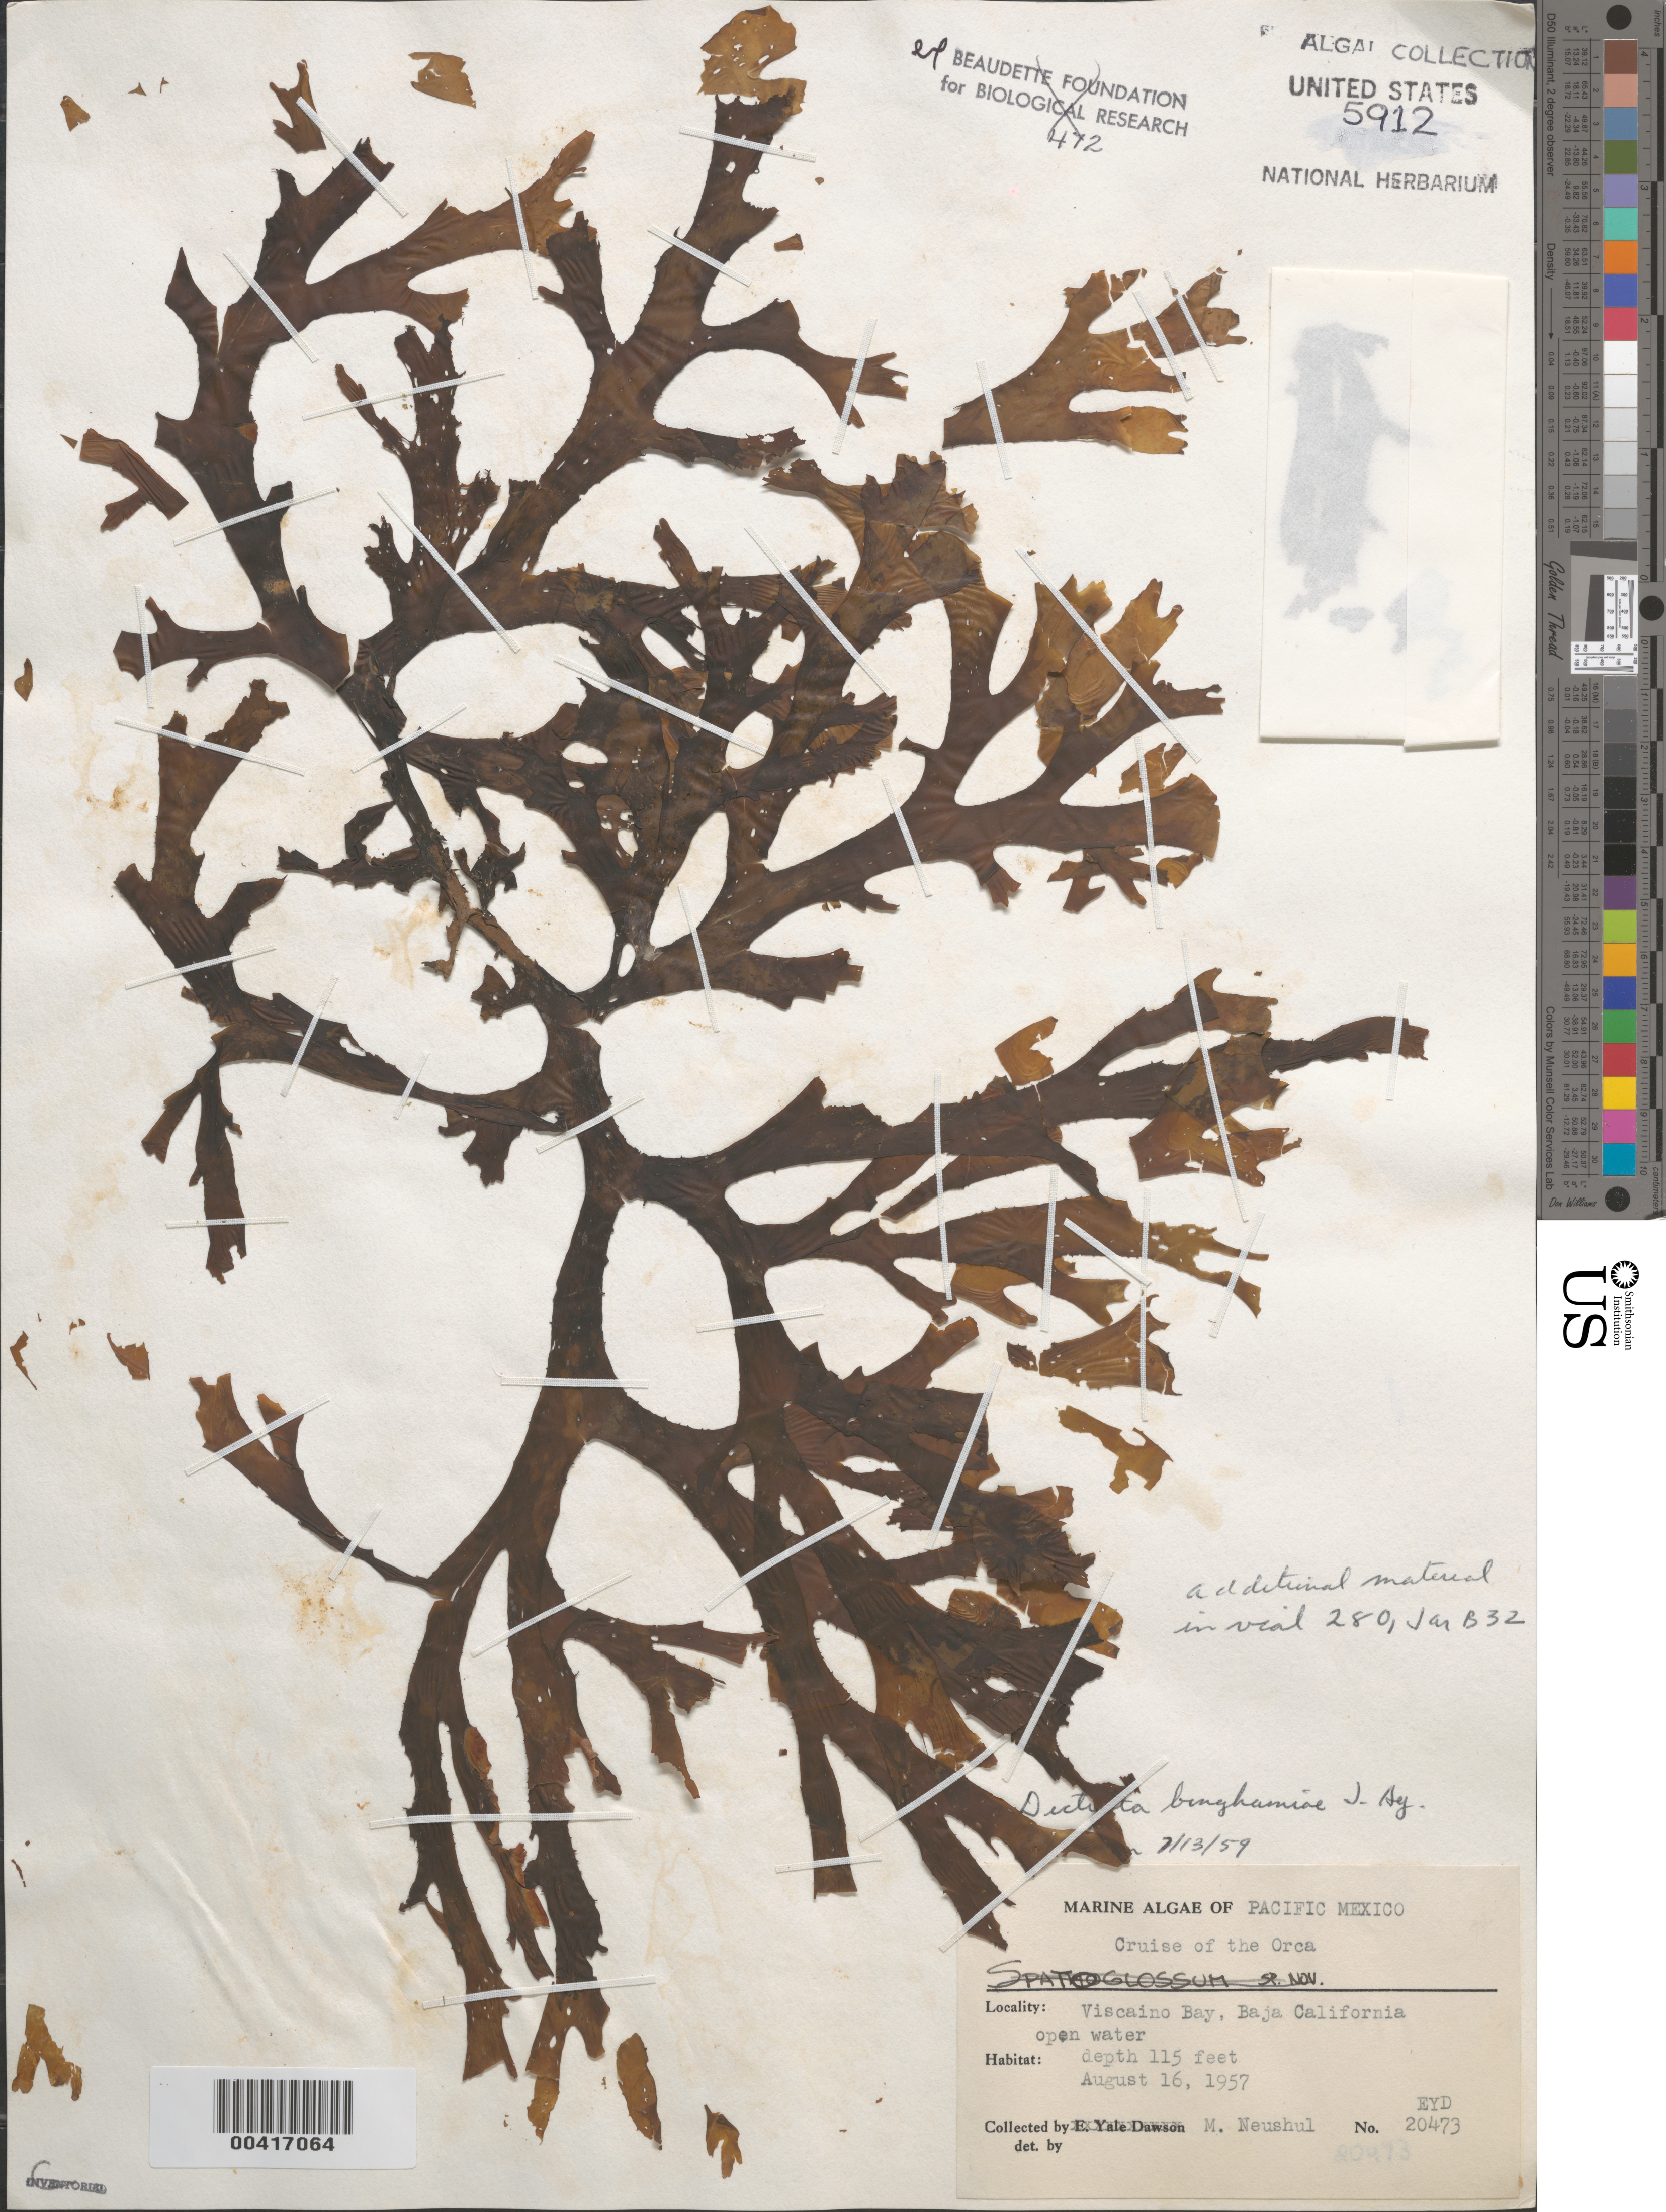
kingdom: Chromista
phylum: Ochrophyta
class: Phaeophyceae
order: Dictyotales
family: Dictyotaceae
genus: Dictyota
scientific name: Dictyota binghamiae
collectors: M. Neushul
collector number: EYD 20473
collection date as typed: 16 Aug 1957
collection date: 1957-08-16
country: Mexico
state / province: Baja California Norte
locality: Bahia Sebastian Vizcaino (Viscaino Bay)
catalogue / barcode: US 5912